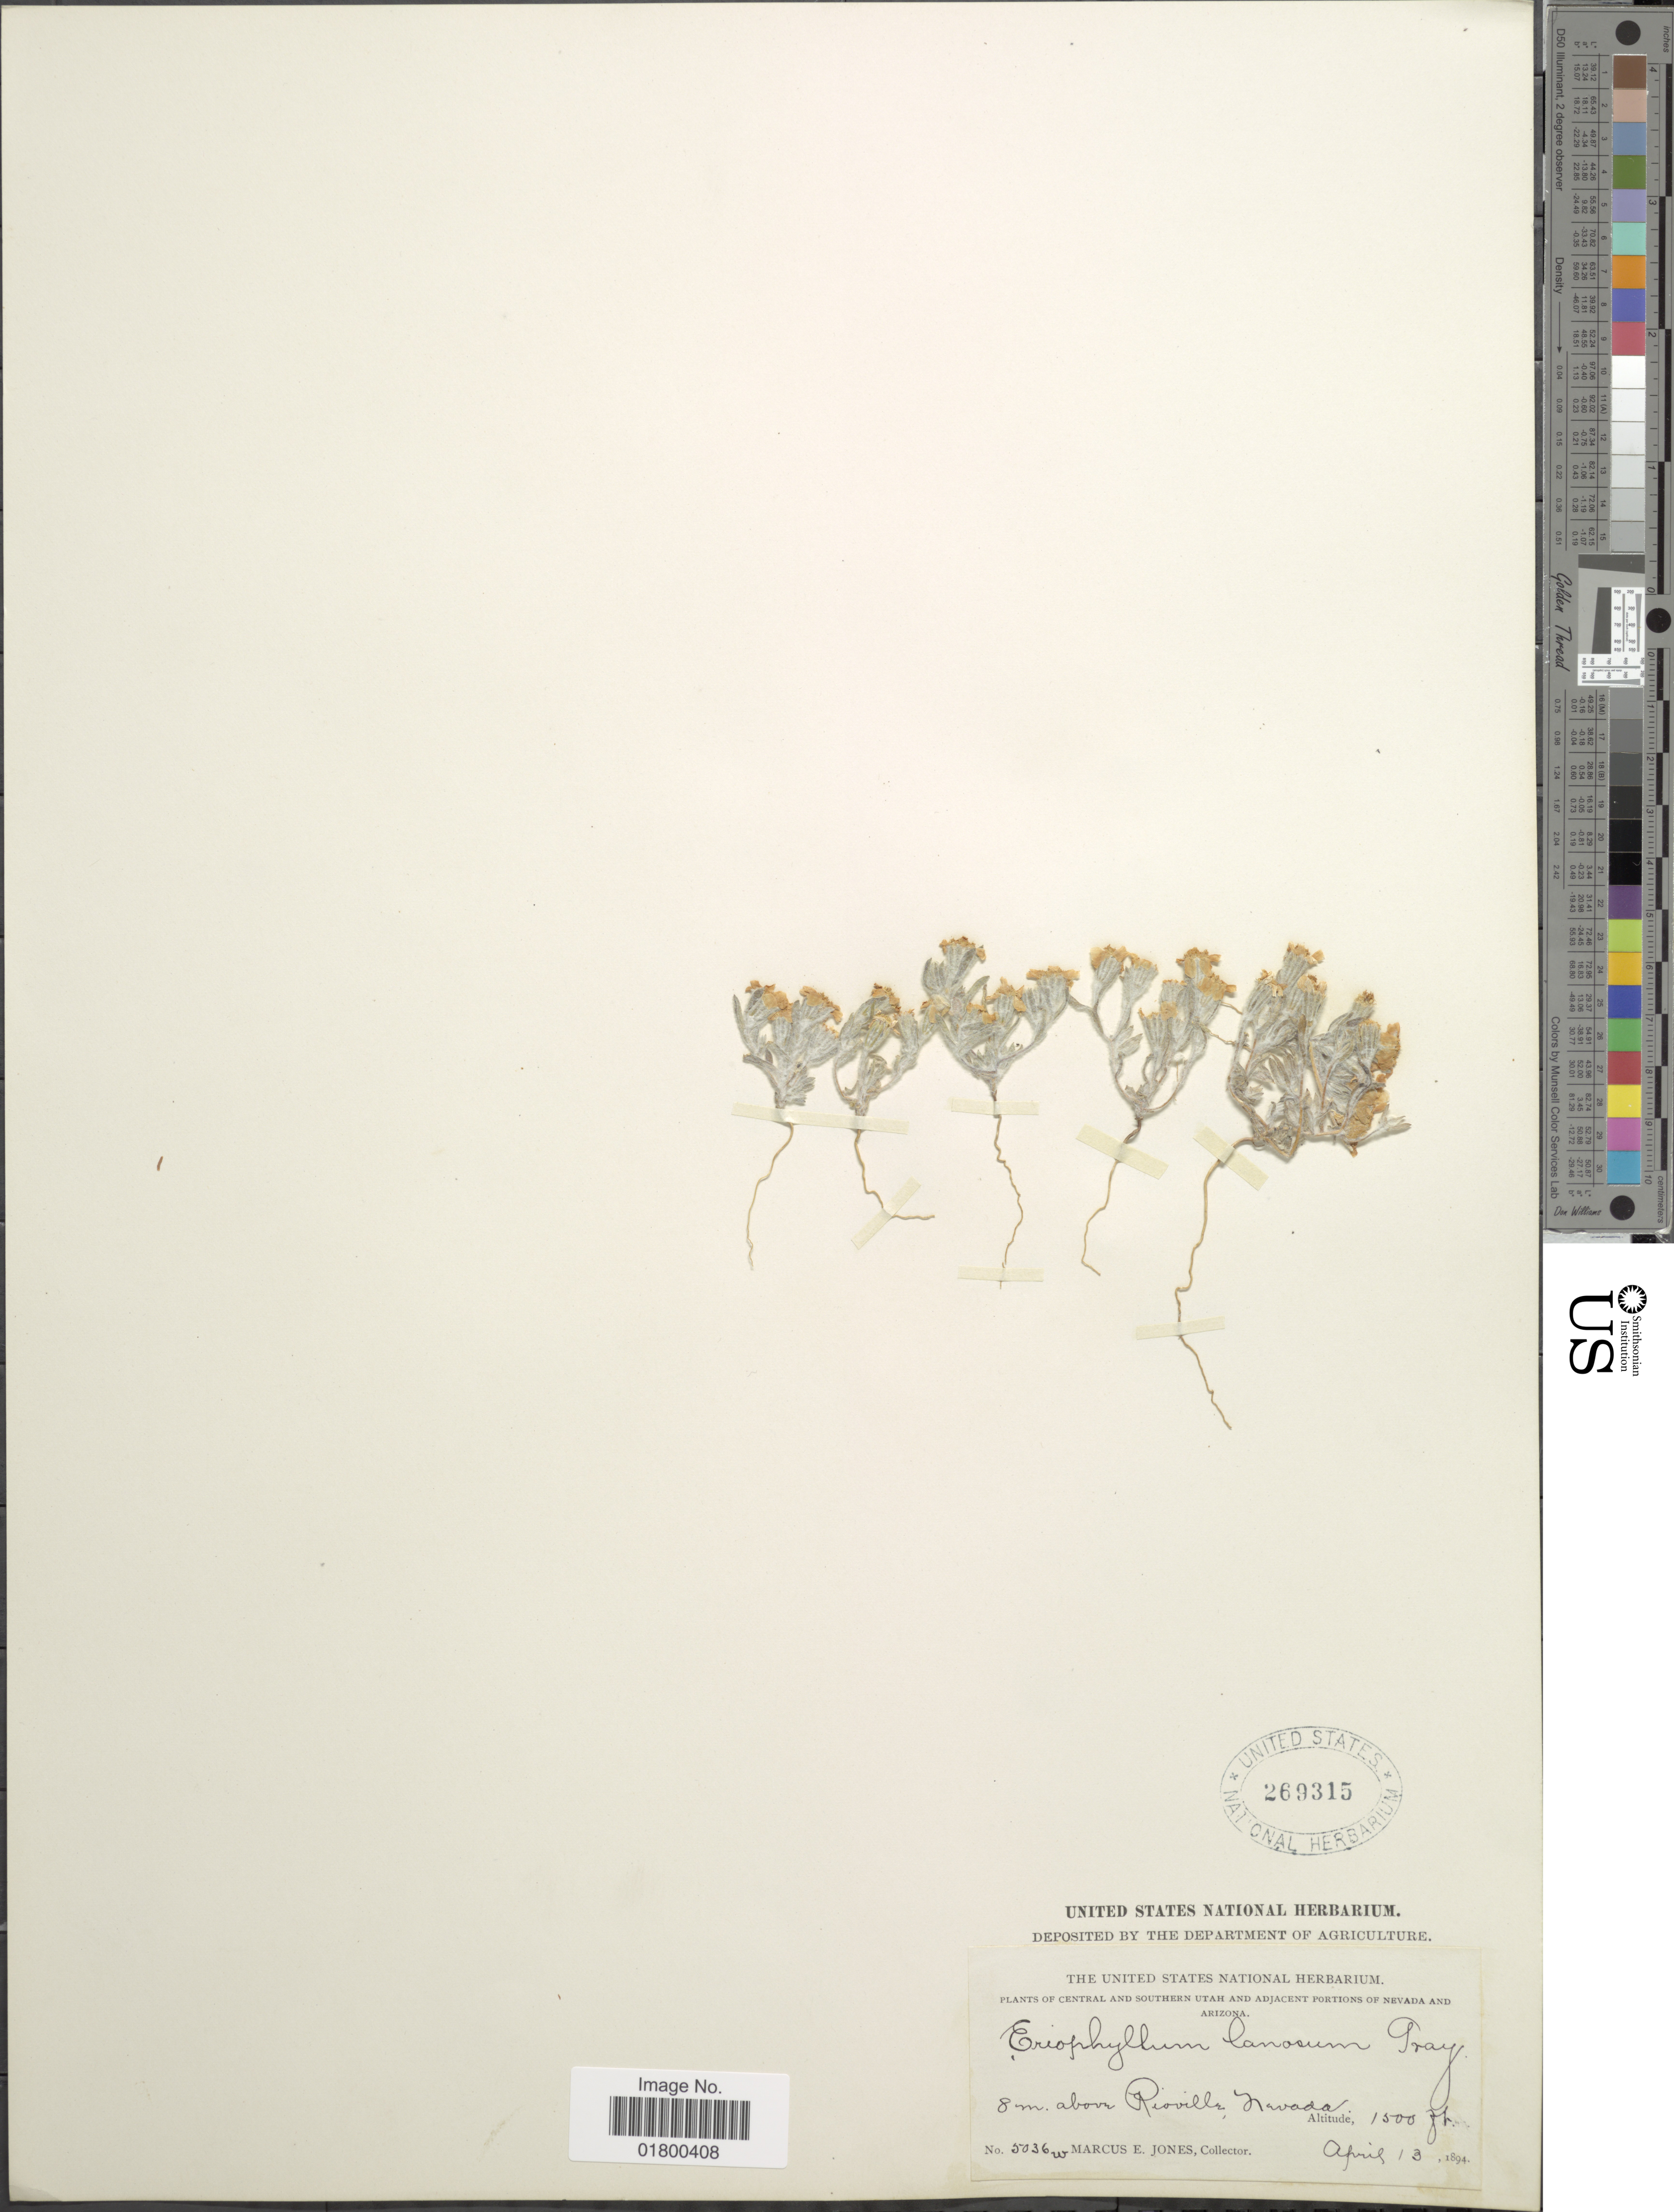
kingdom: Plantae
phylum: Tracheophyta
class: Magnoliopsida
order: Asterales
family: Asteraceae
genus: Eriophyllum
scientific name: Eriophyllum lanosum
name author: (A. Gray) A. Gray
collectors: M. E. Jones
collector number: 5036w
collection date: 1894-04-13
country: United States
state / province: Nevada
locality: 8 m. above Rioville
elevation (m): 457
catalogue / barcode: US 269315